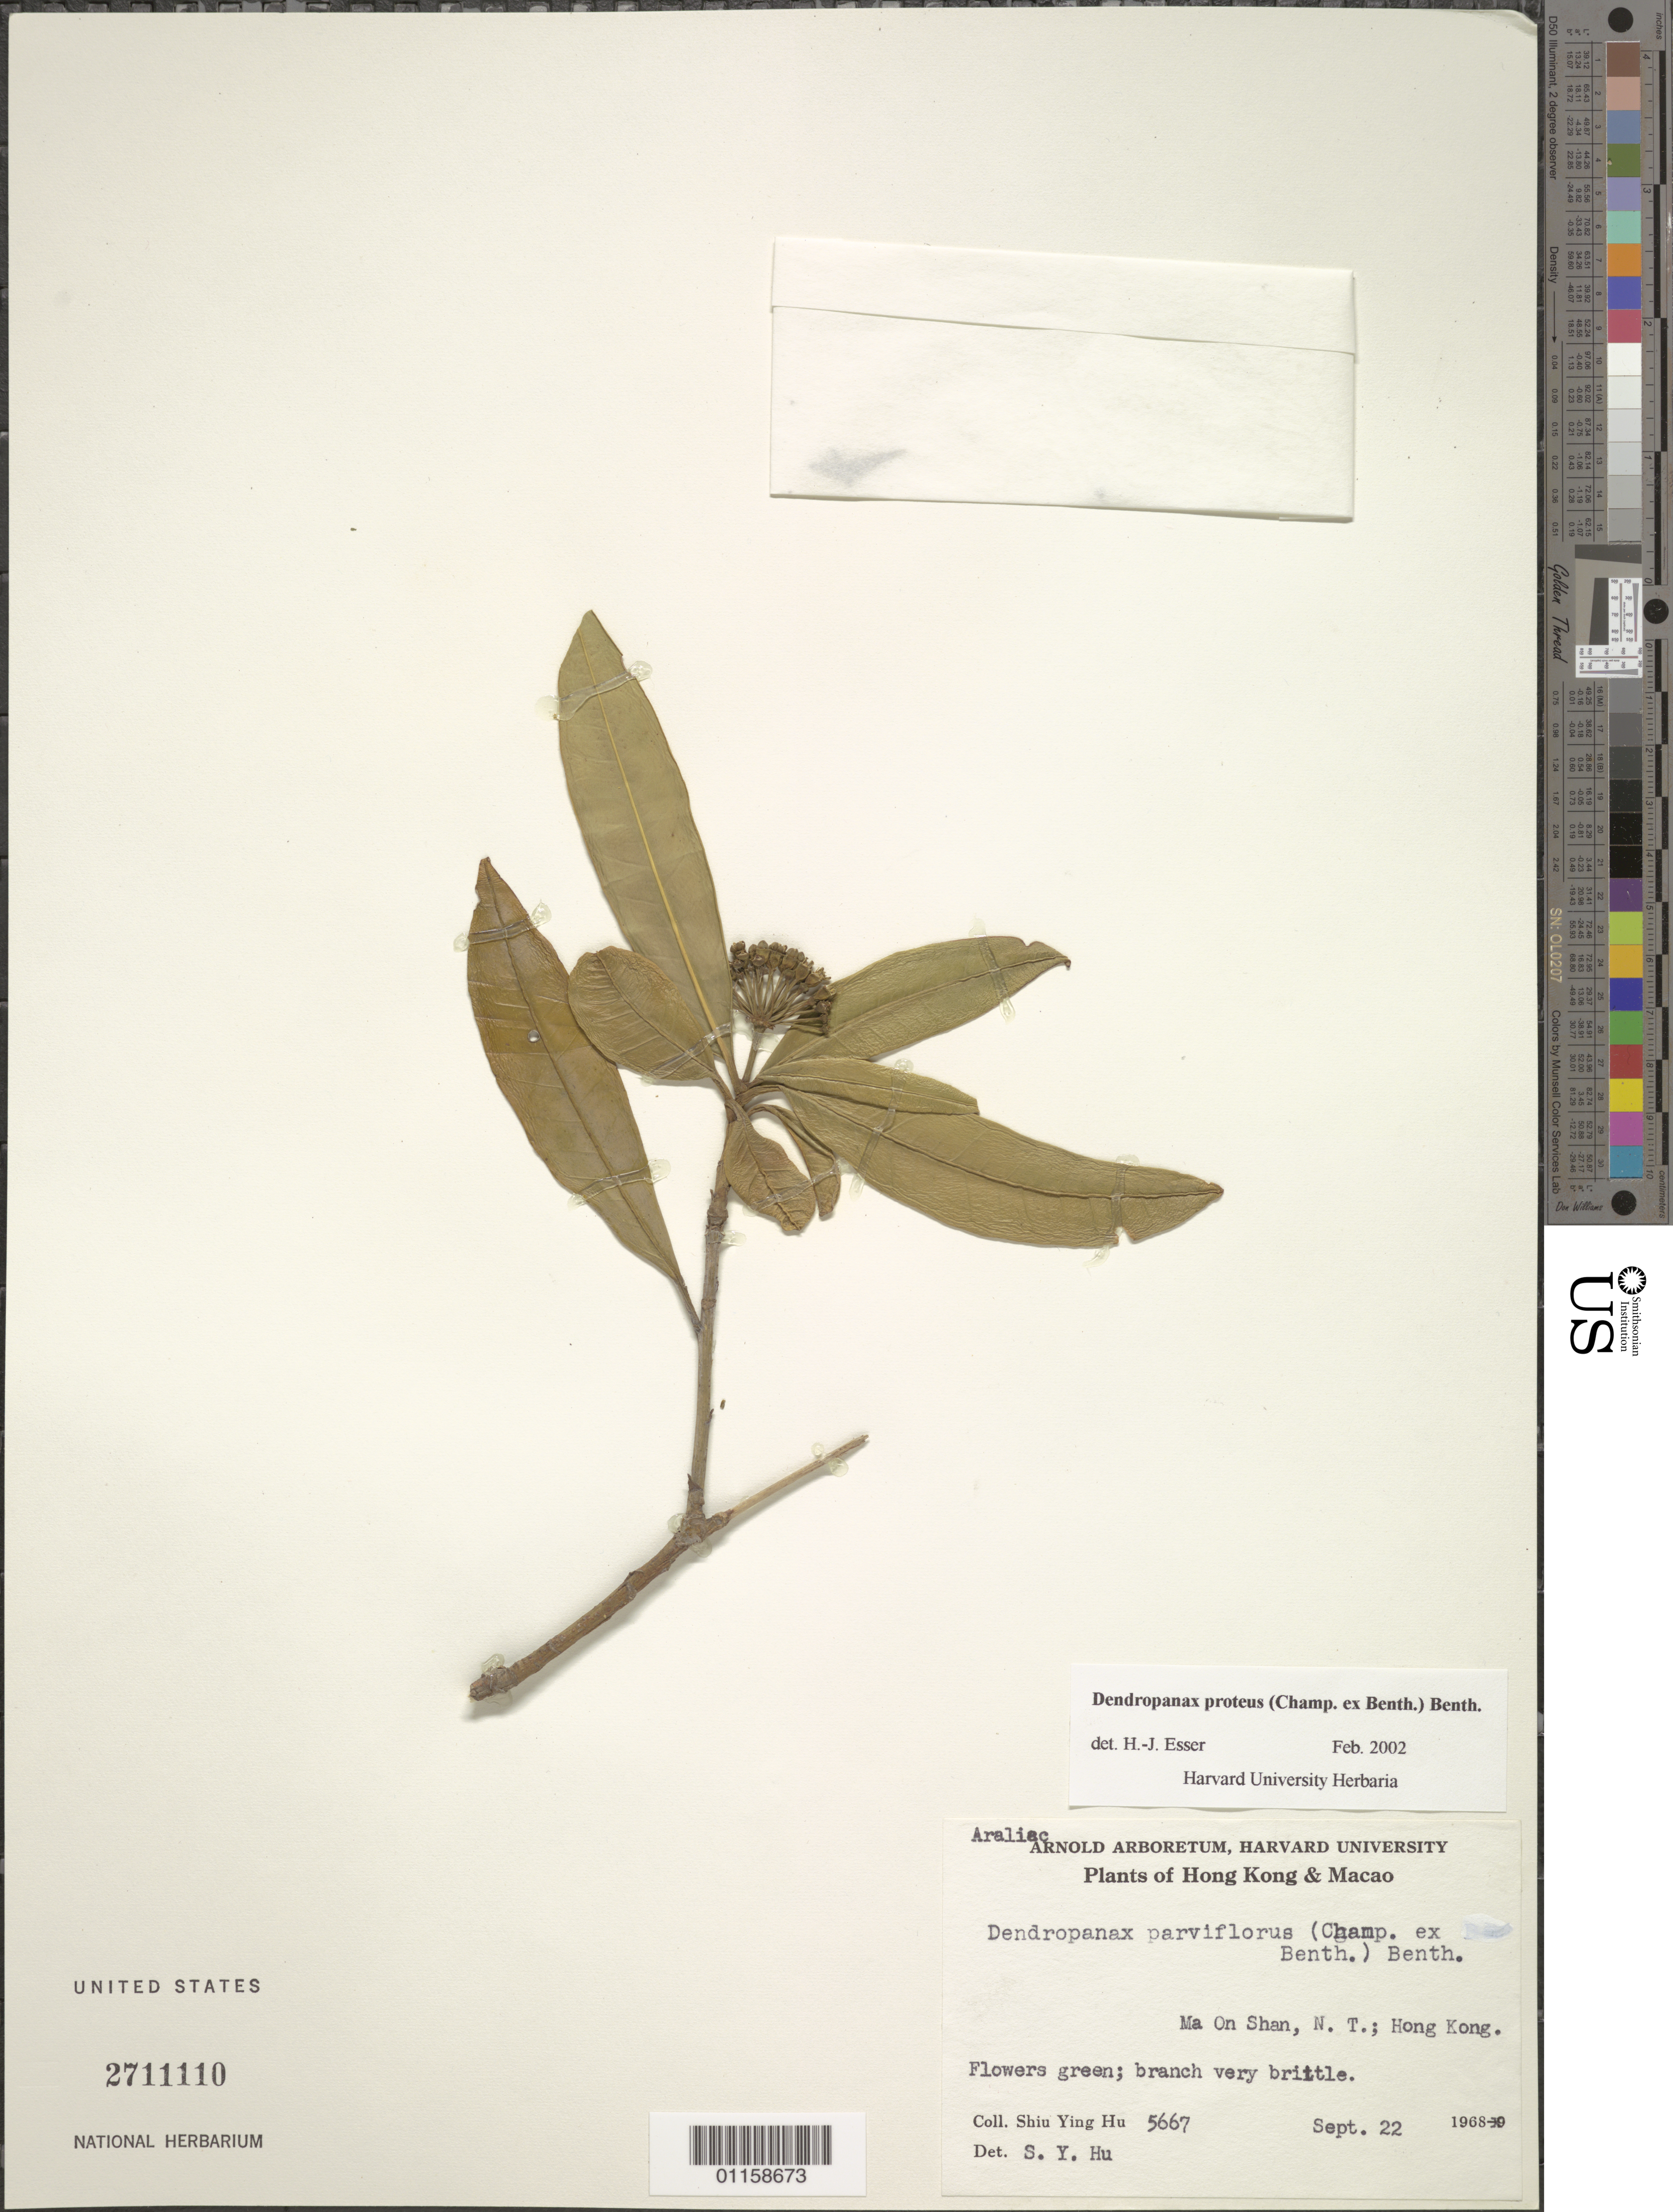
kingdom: Plantae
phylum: Tracheophyta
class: Magnoliopsida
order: Apiales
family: Araliaceae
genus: Dendropanax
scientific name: Dendropanax proteus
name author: (Champ. ex Benth.) Benth.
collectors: S. Y. Hu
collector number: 5667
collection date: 1968-09-22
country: China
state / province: Hong Kong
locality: Ma On Shan.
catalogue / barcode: US 2711110